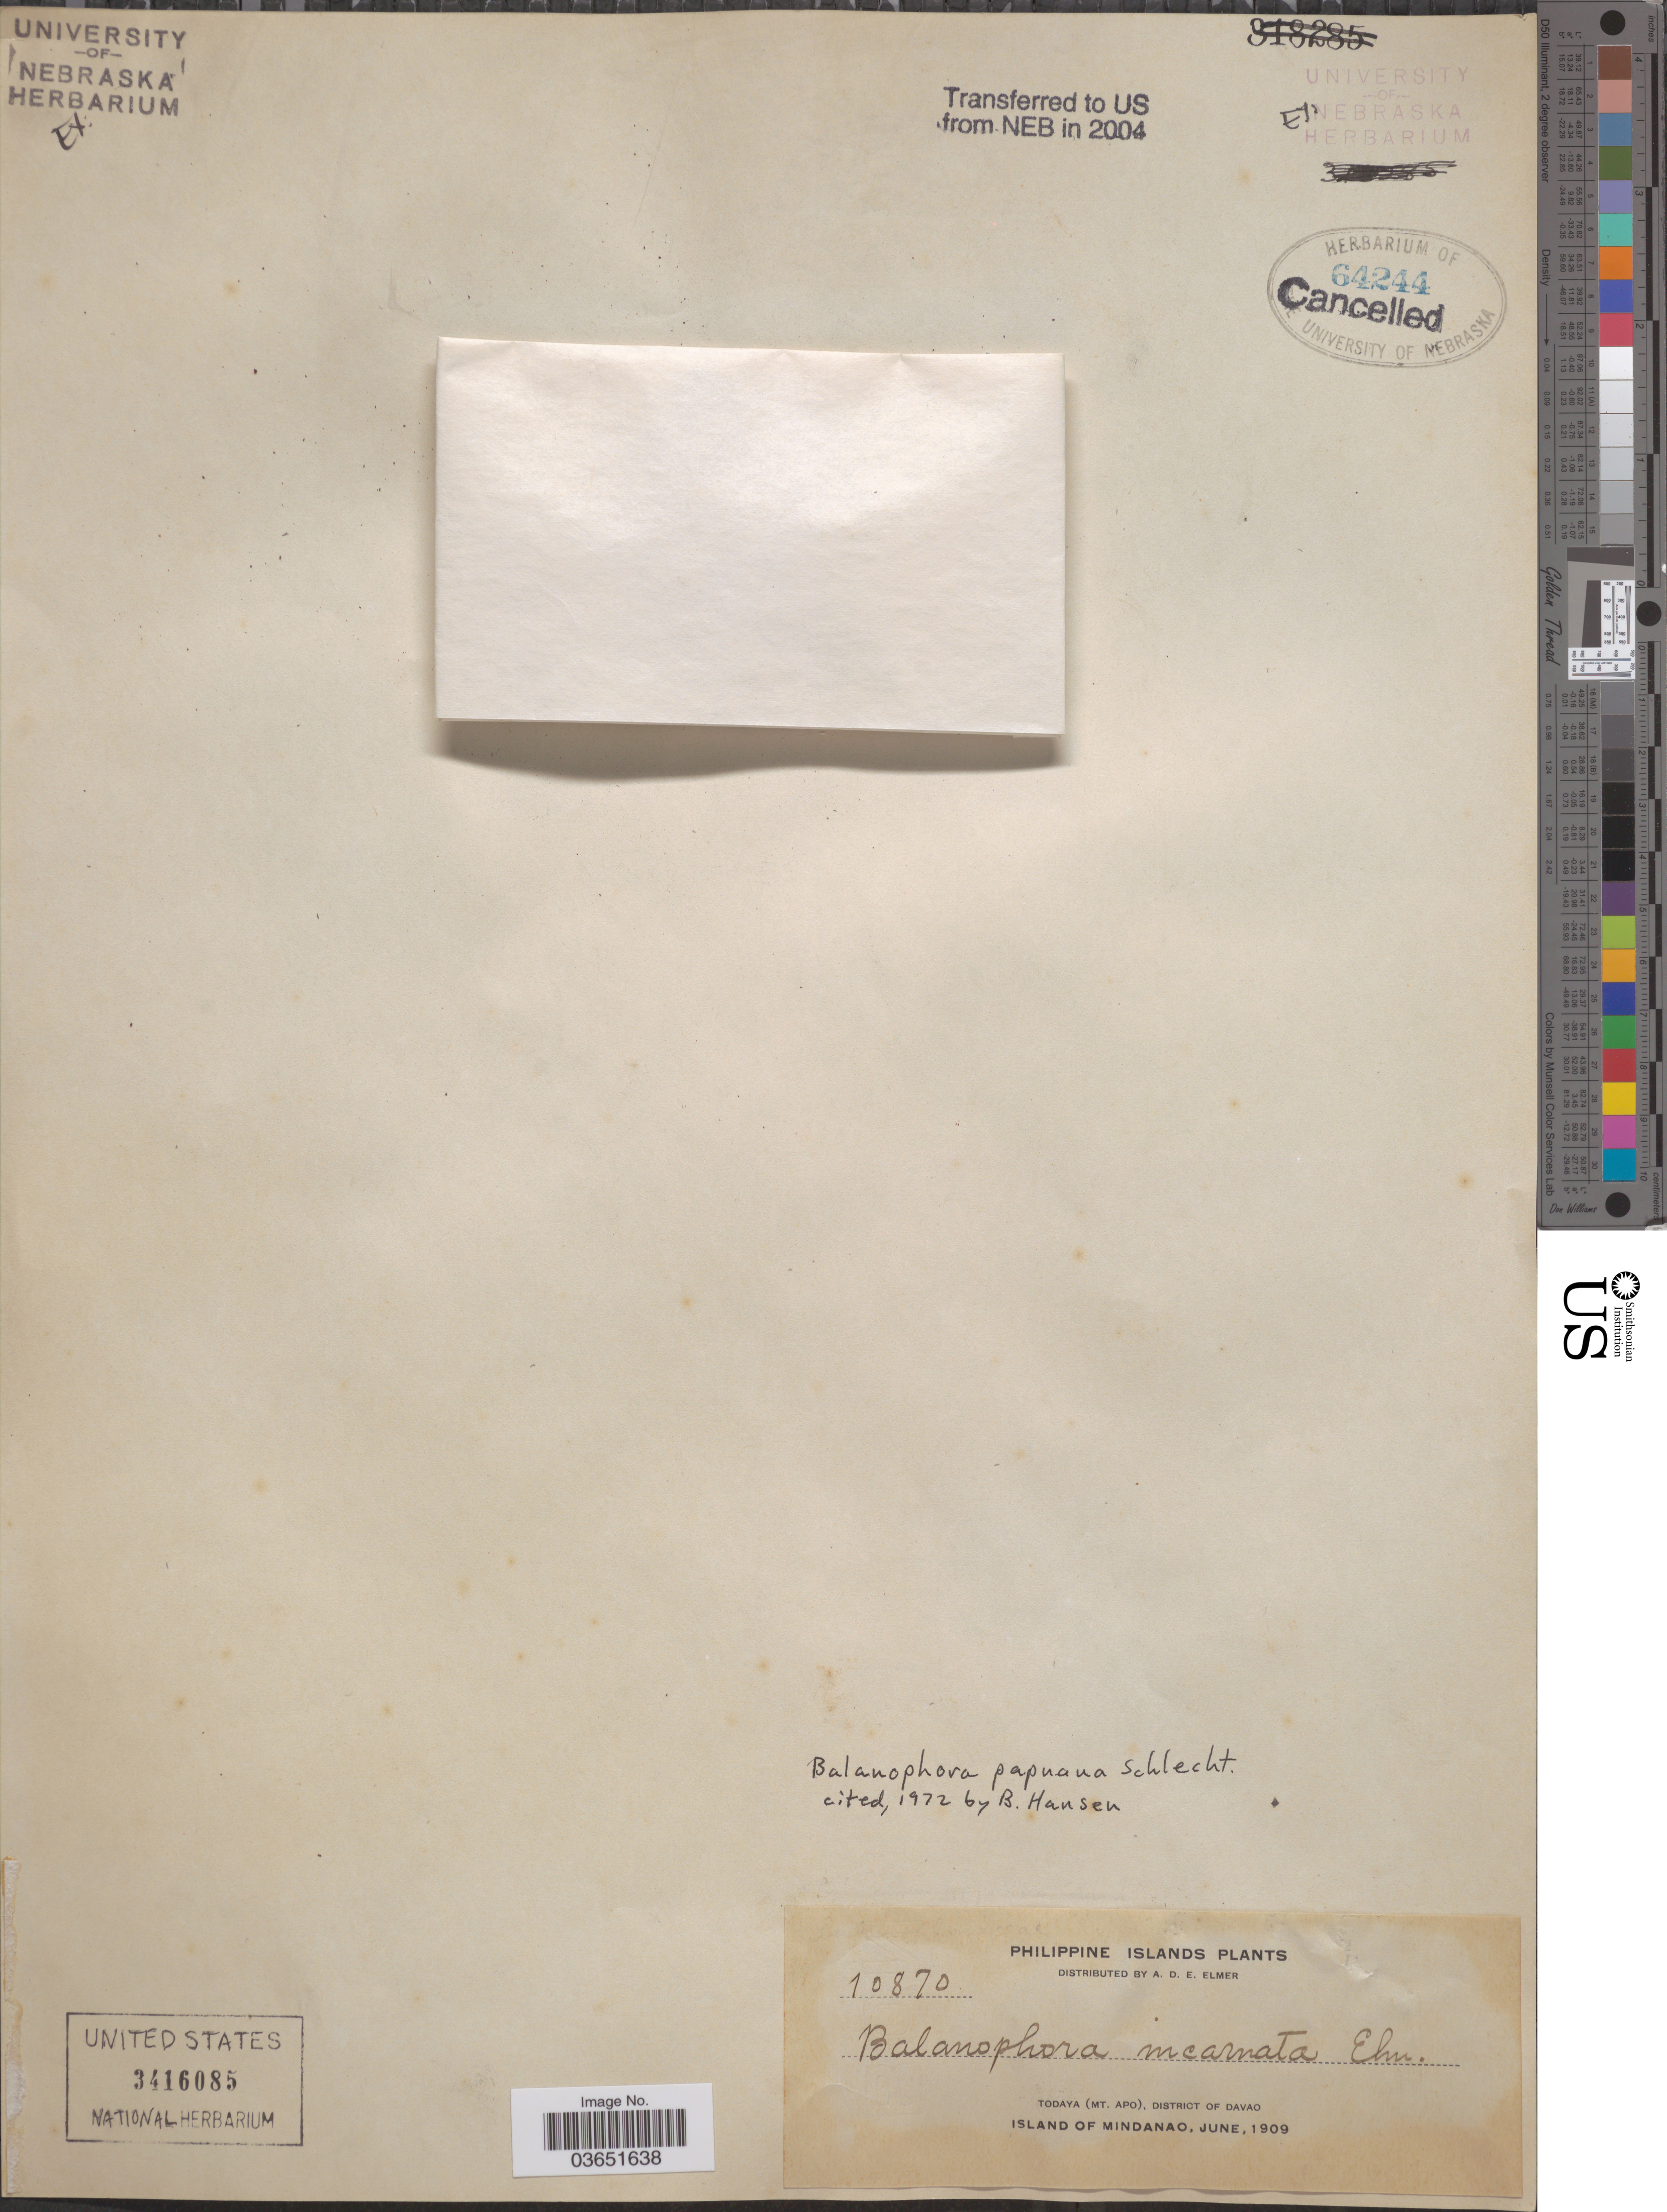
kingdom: Plantae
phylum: Tracheophyta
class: Magnoliopsida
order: Santalales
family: Balanophoraceae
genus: Balanophora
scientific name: Balanophora papuana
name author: Schltr.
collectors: A. D. E. Elmer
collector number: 10870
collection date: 1909-06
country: Philippines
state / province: Davao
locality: Todaya (Mt. Apo), District of Davao. Island of Mindanao.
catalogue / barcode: US 3416085